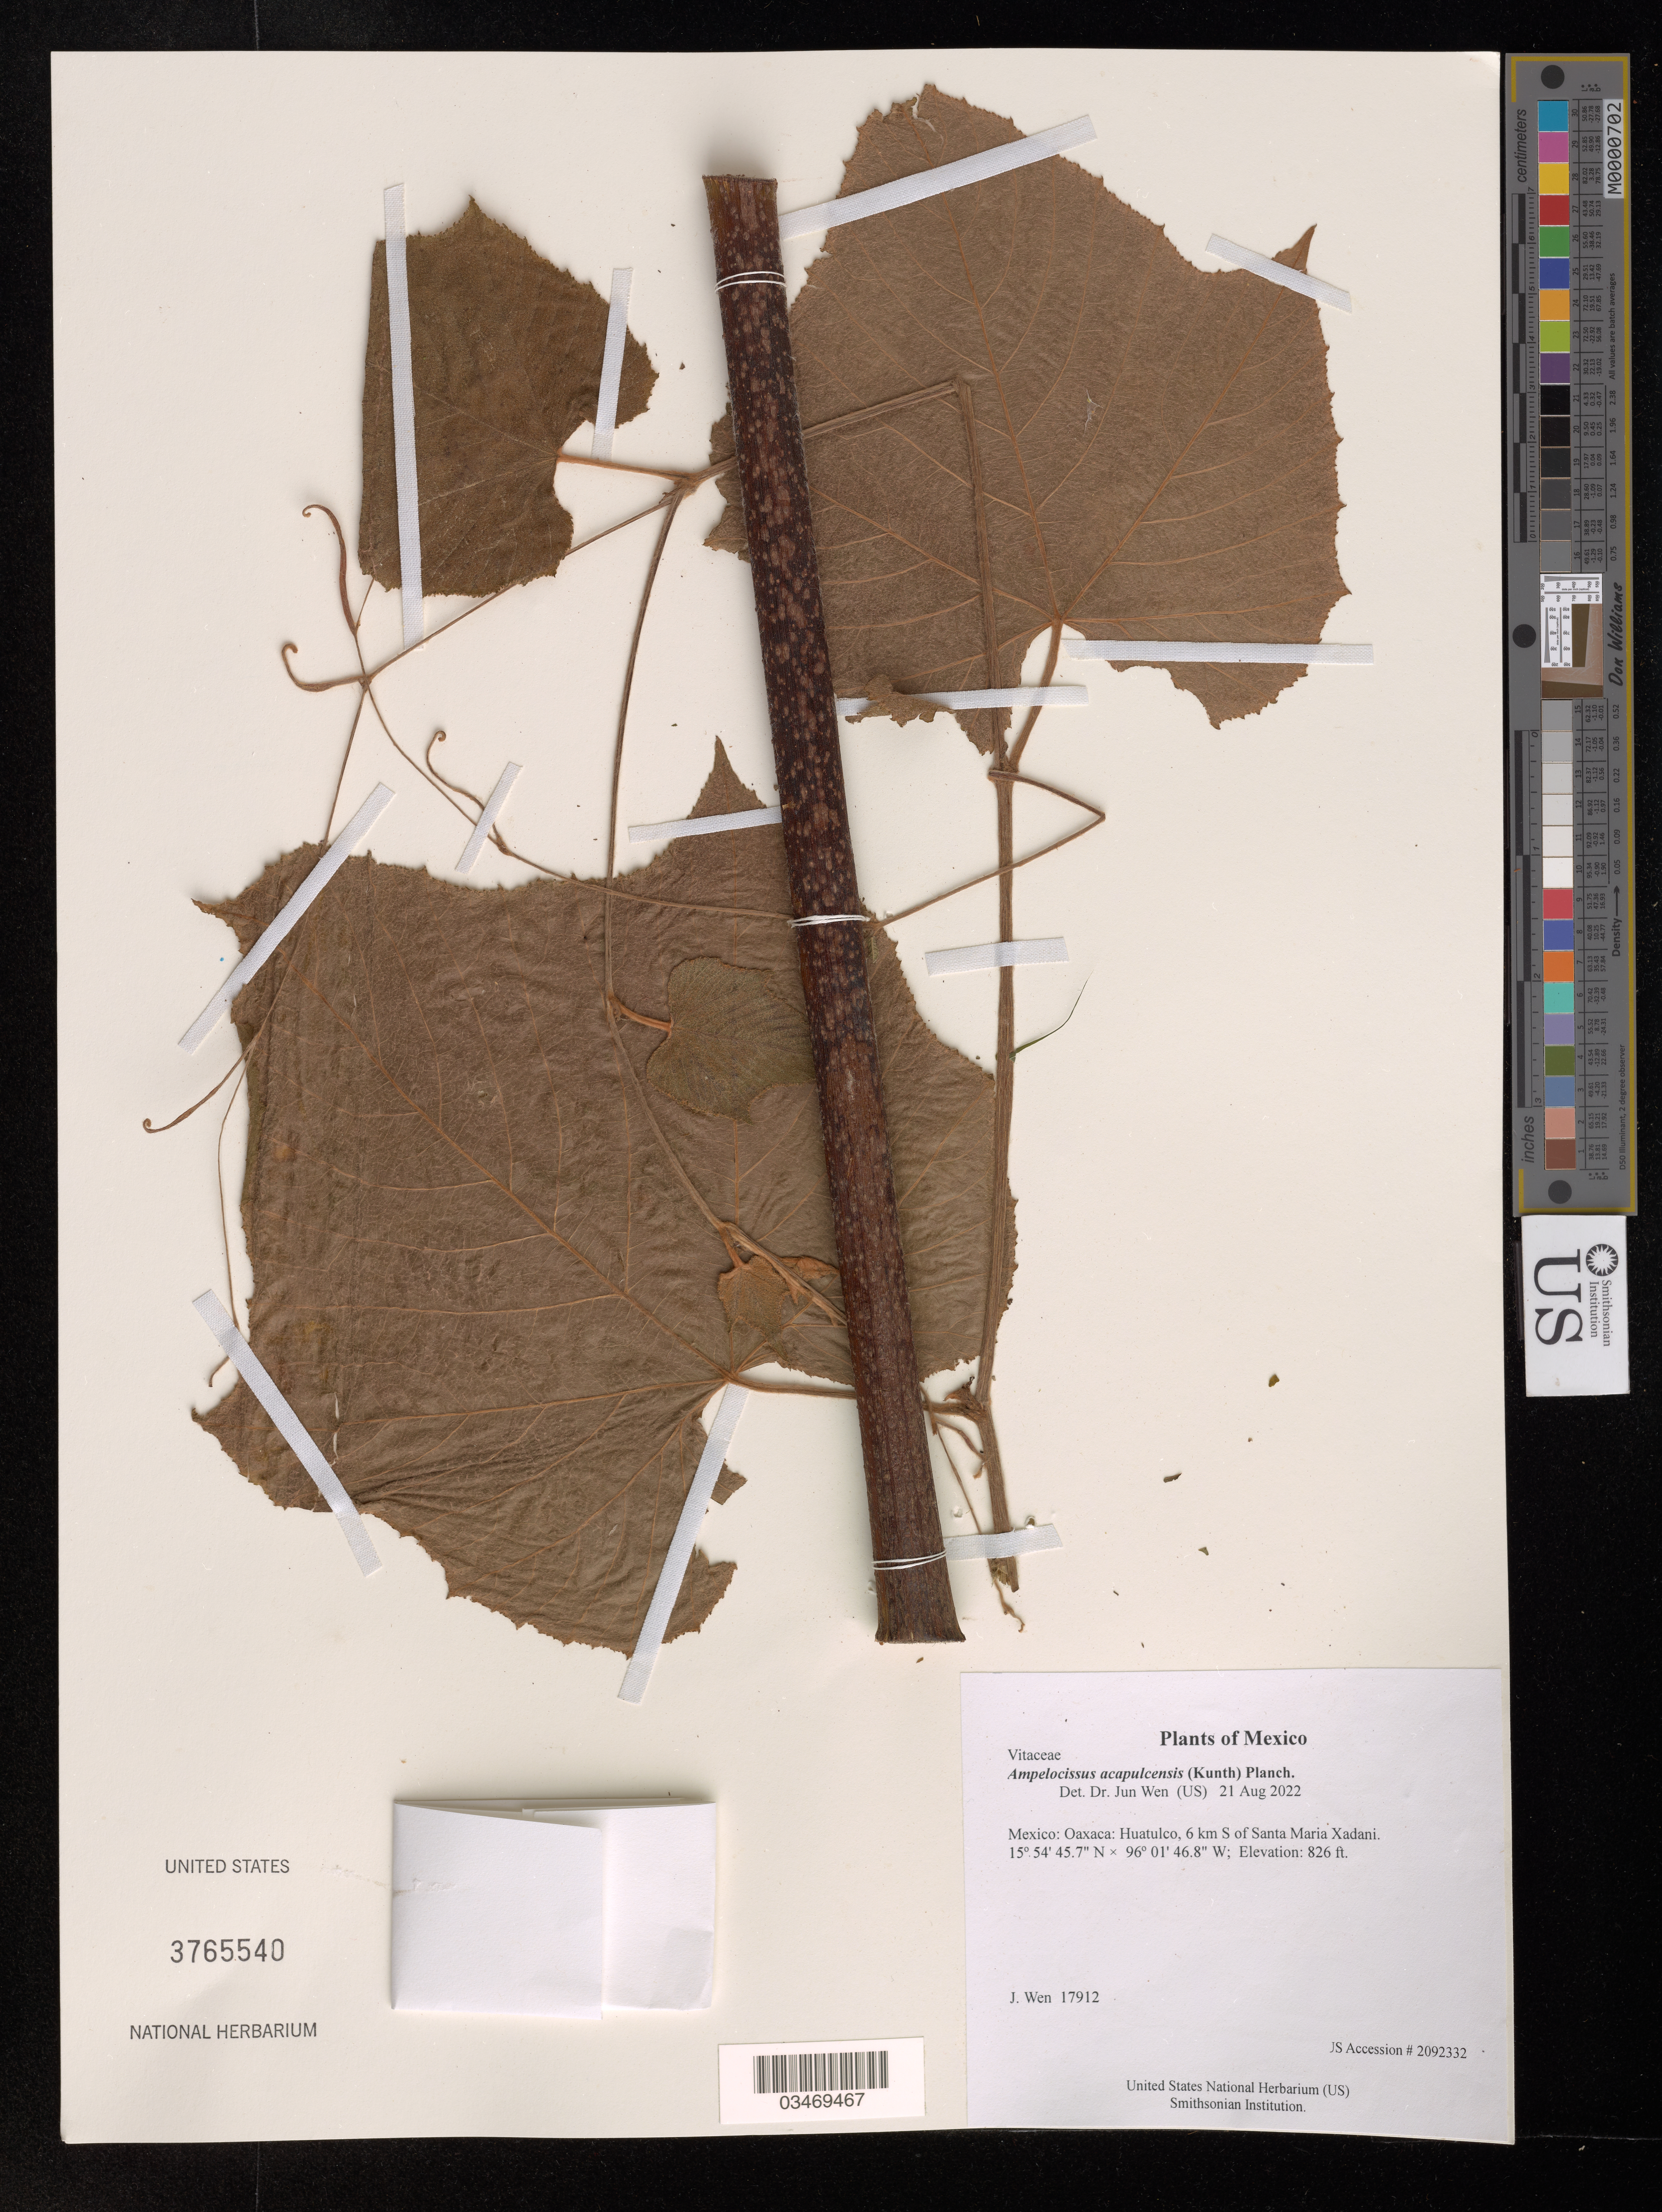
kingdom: Plantae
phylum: Tracheophyta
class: Magnoliopsida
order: Vitales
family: Vitaceae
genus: Ampelocissus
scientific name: Ampelocissus acapulcensis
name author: (Kunth) Planch.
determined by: Wen, Jun, (BOT), Smithsonian Institution - National Museum of Natural History (UNITED STATES)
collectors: J. Wen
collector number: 17912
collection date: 2022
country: Mexico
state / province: Oaxaca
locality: Huatulco, 6 km S of Santa Maria Xadani.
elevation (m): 252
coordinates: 15 54.761 N, 96 01.780 W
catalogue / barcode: US 3765540